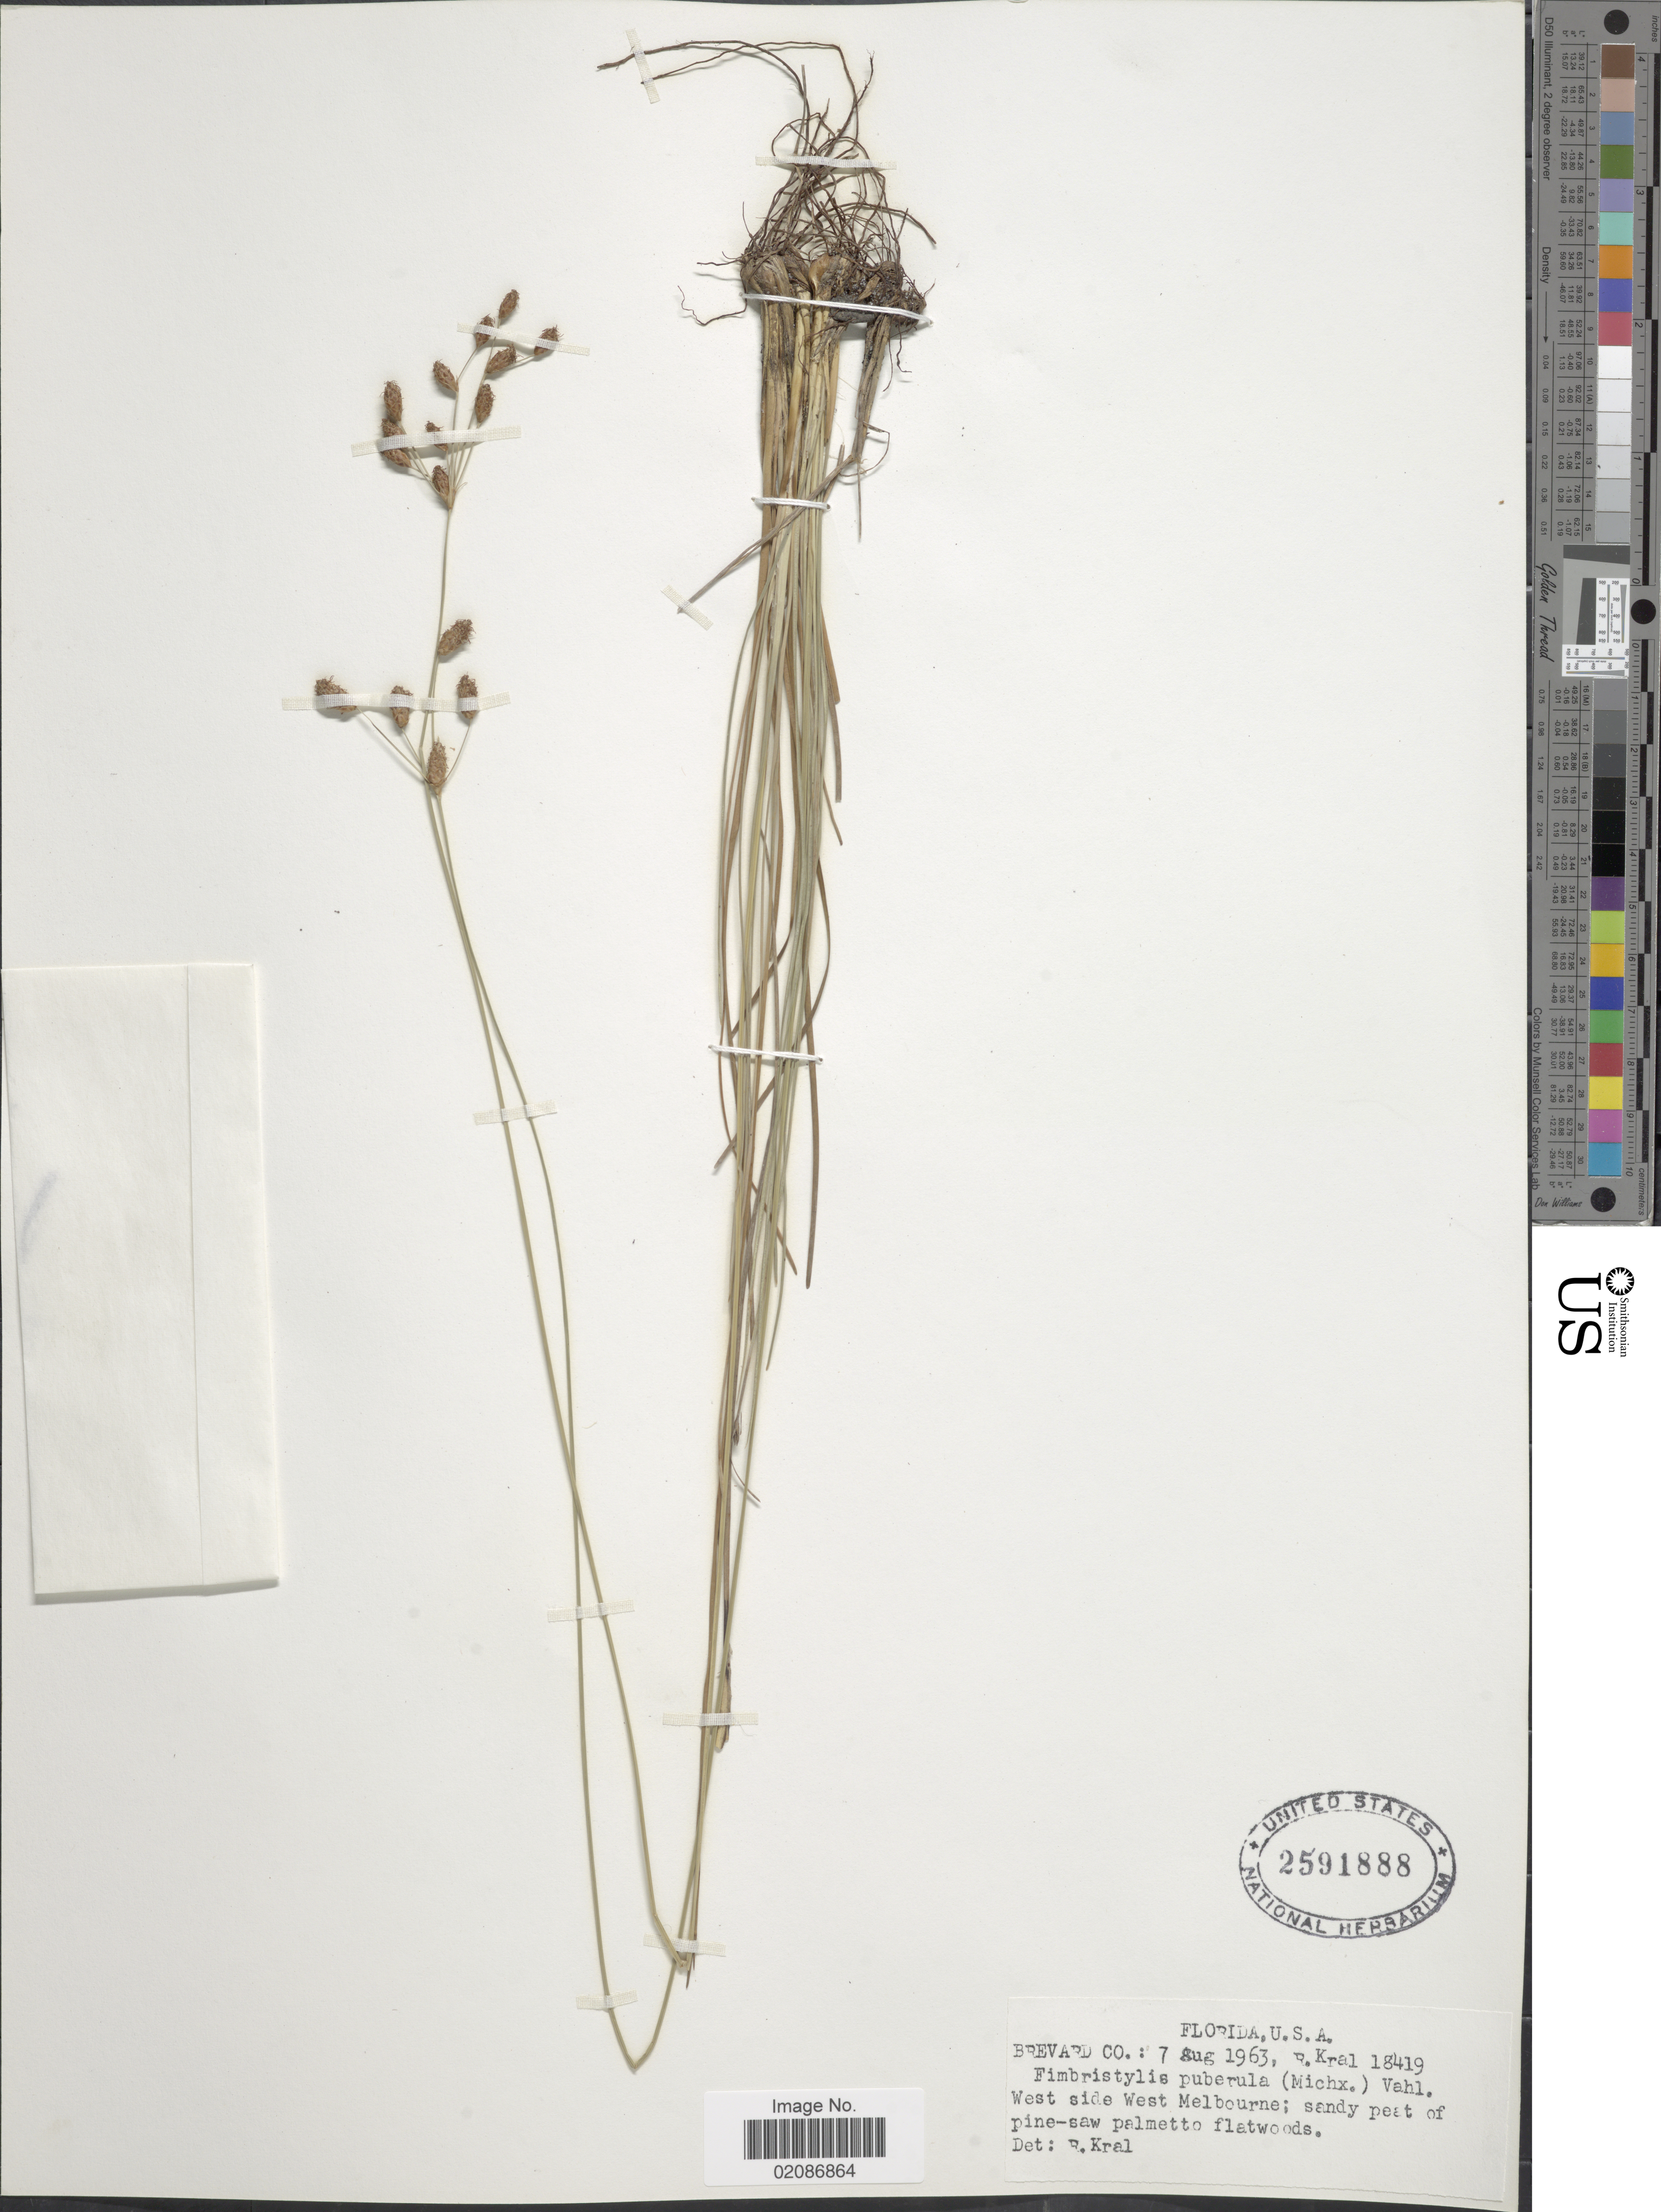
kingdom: Plantae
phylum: Tracheophyta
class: Liliopsida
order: Poales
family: Cyperaceae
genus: Fimbristylis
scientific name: Fimbristylis puberula var. puberula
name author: (Michx.) Vahl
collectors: R. Kral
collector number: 18419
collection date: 1963-08-07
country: United States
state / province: Florida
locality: Brevard Co.: West side West Melbourne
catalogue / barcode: US 2591888